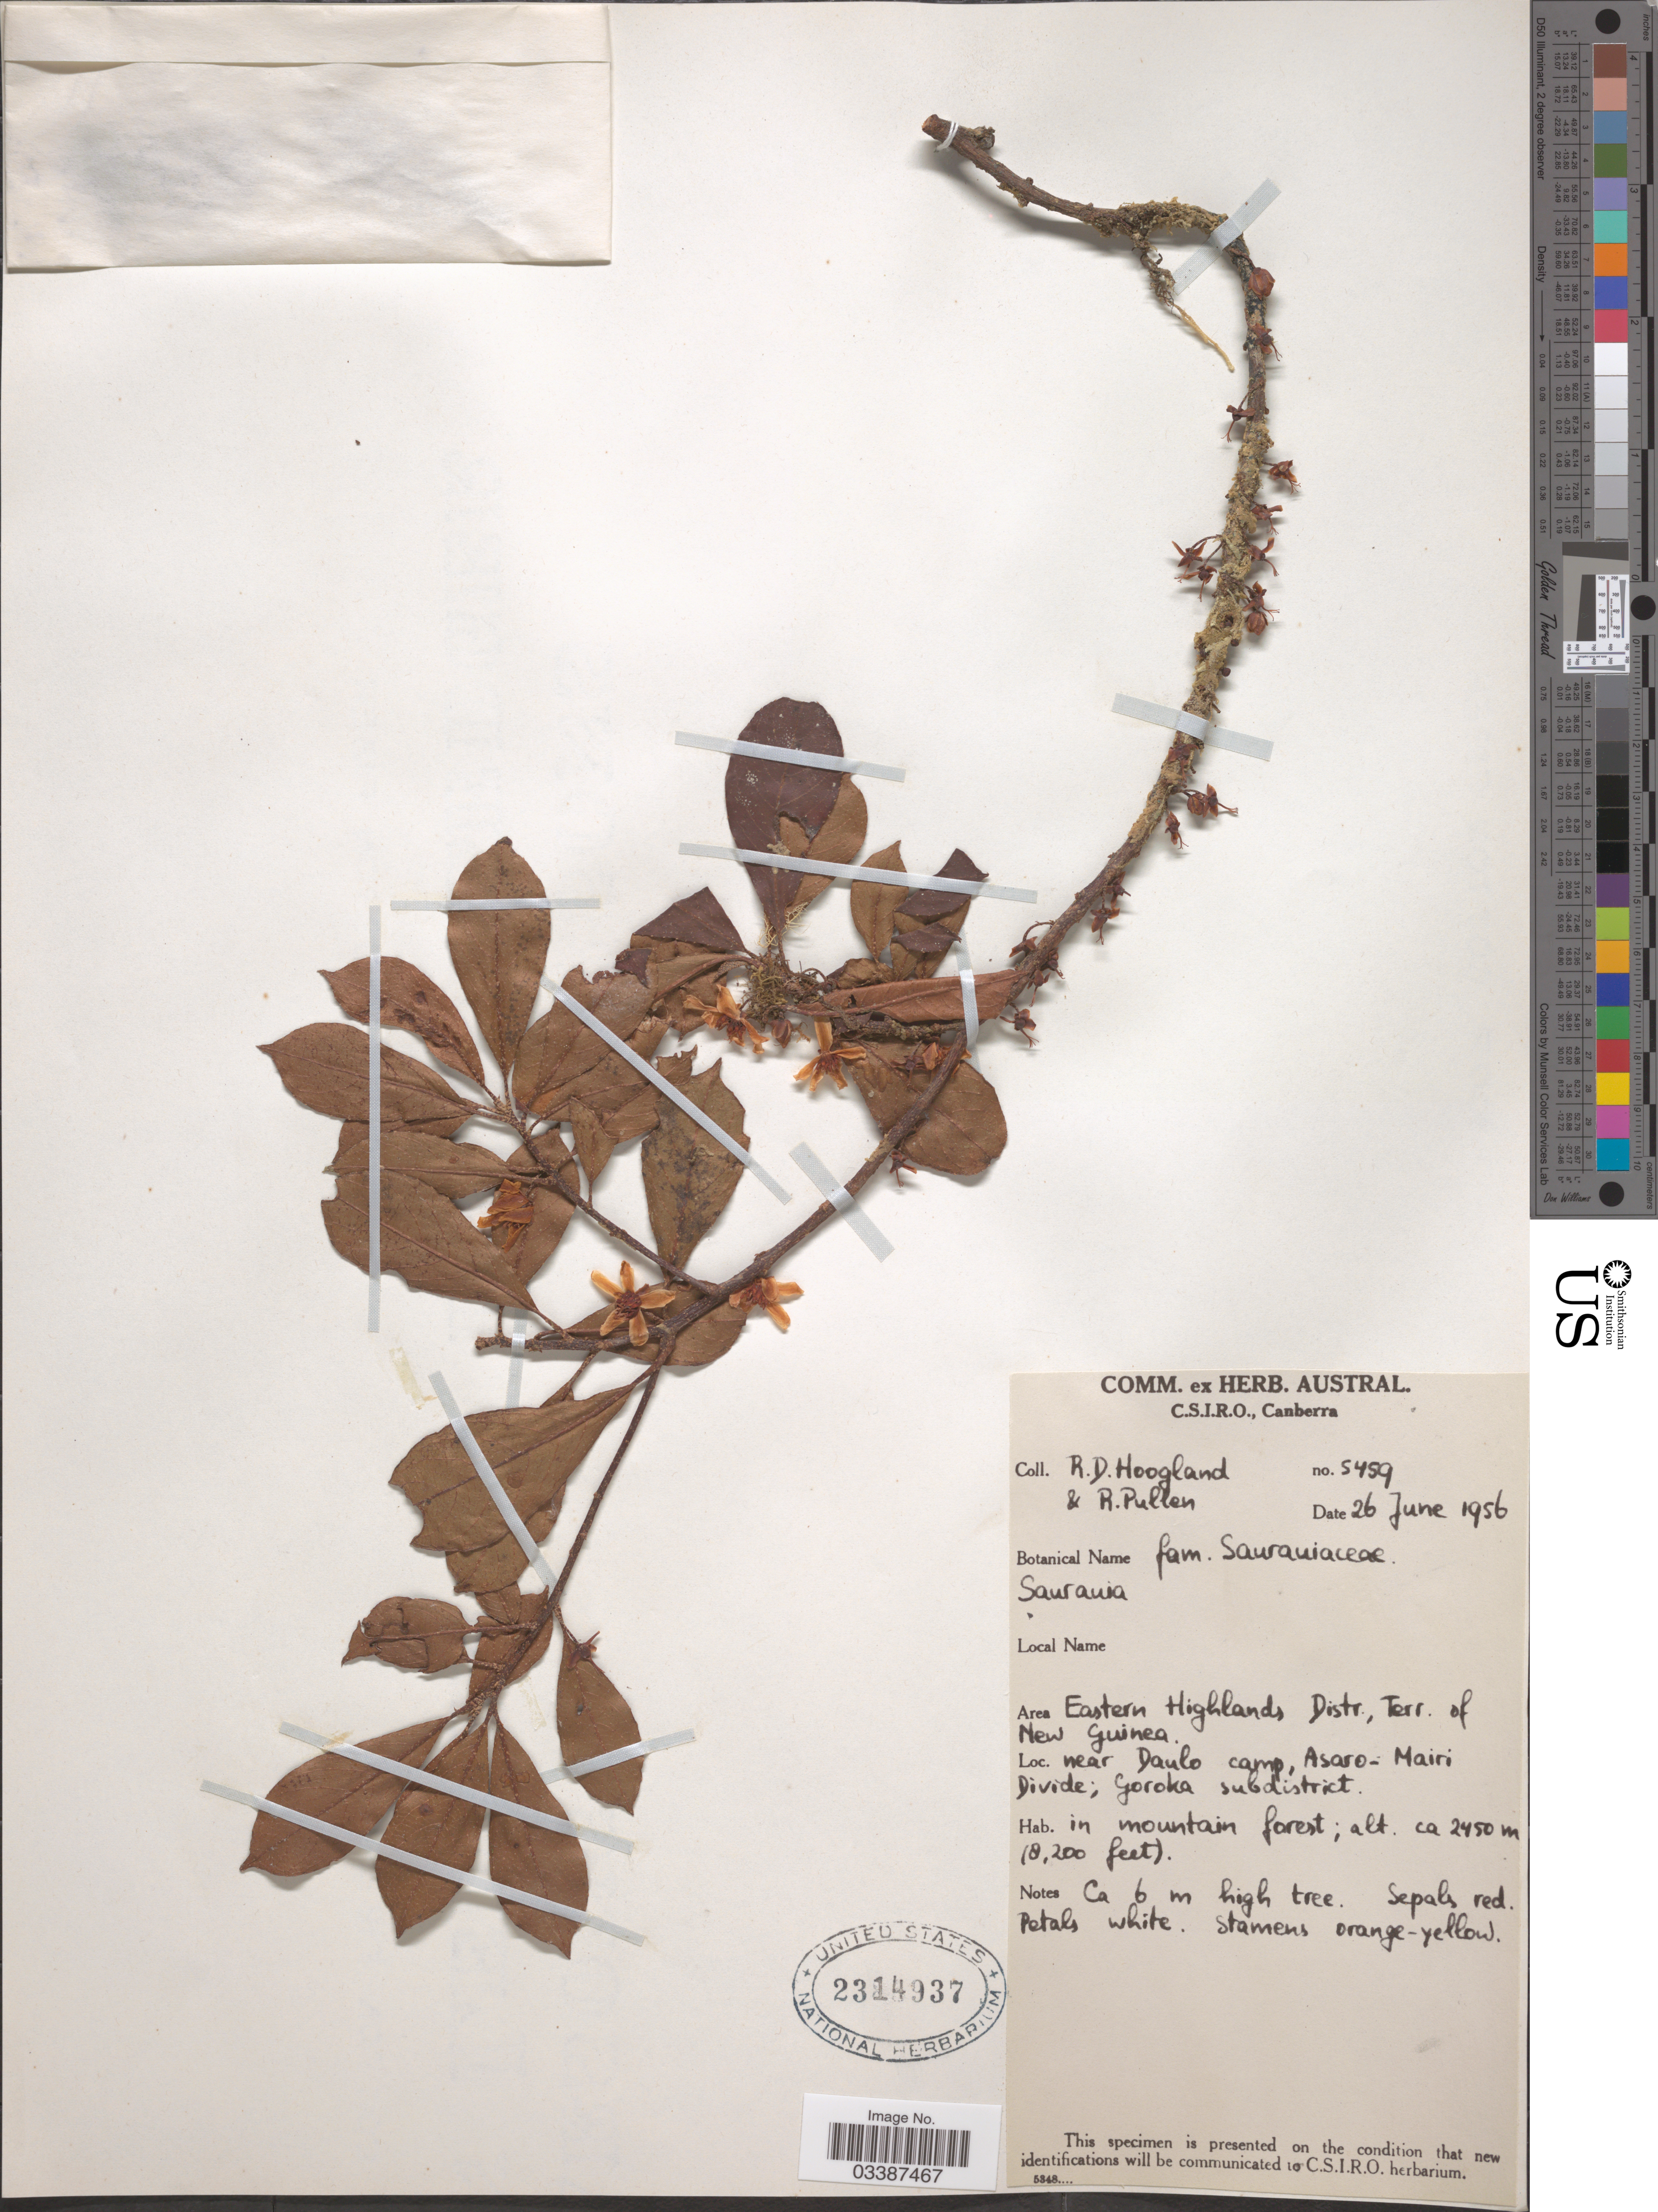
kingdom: Plantae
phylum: Tracheophyta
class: Magnoliopsida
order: Ericales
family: Actinidiaceae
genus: Saurauia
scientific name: Saurauia sp.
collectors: R. D. Hoogland & R. Pullen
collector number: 5459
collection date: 1956-06-26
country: Papua New Guinea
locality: Area Eastern Highlands Distr., Terr. of New Guinea. Near Daulo camp, Asaro- Mairi Divide; Goroka subdistrict.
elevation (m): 2499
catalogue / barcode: US 2314937